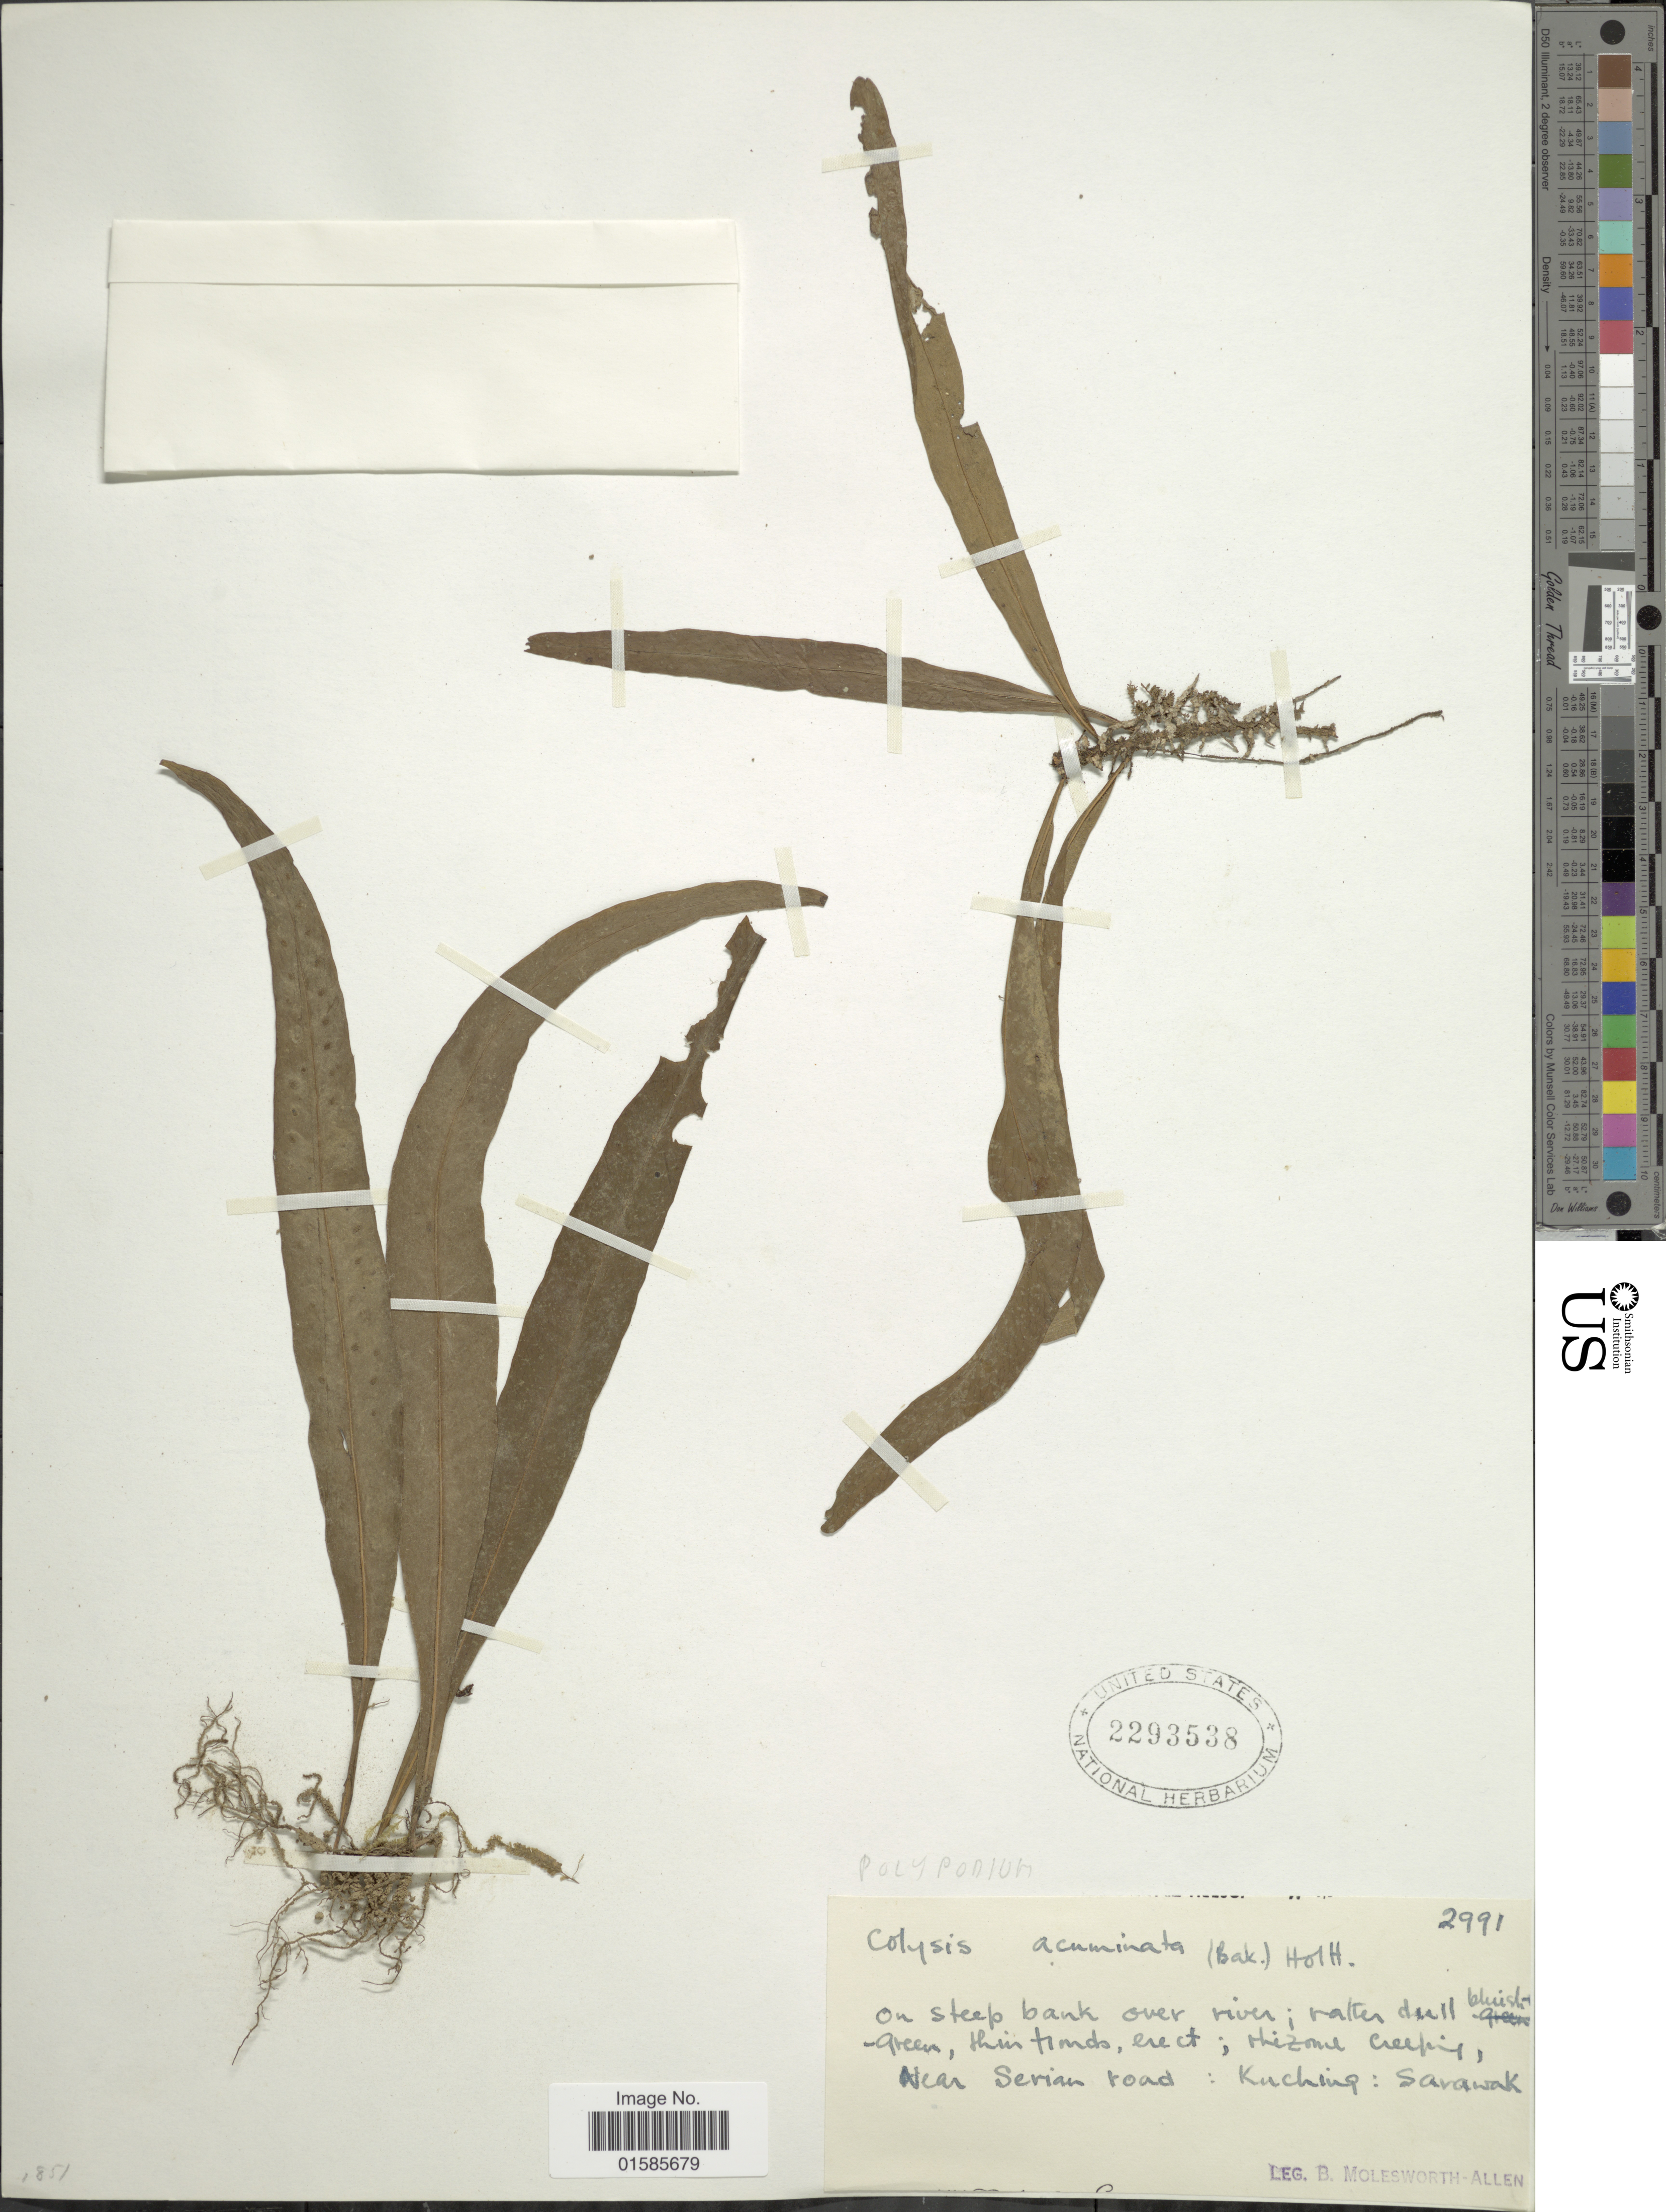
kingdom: Plantae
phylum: Tracheophyta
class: Polypodiopsida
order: Polypodiales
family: Polypodiaceae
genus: Leptochilus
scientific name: Leptochilus macrophyllus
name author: (Blume) Noot.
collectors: B. E. G. Molesworth-Allen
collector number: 2991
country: Malaysia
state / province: Sarawak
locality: Near Serian road: Kuching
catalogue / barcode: US 2293538